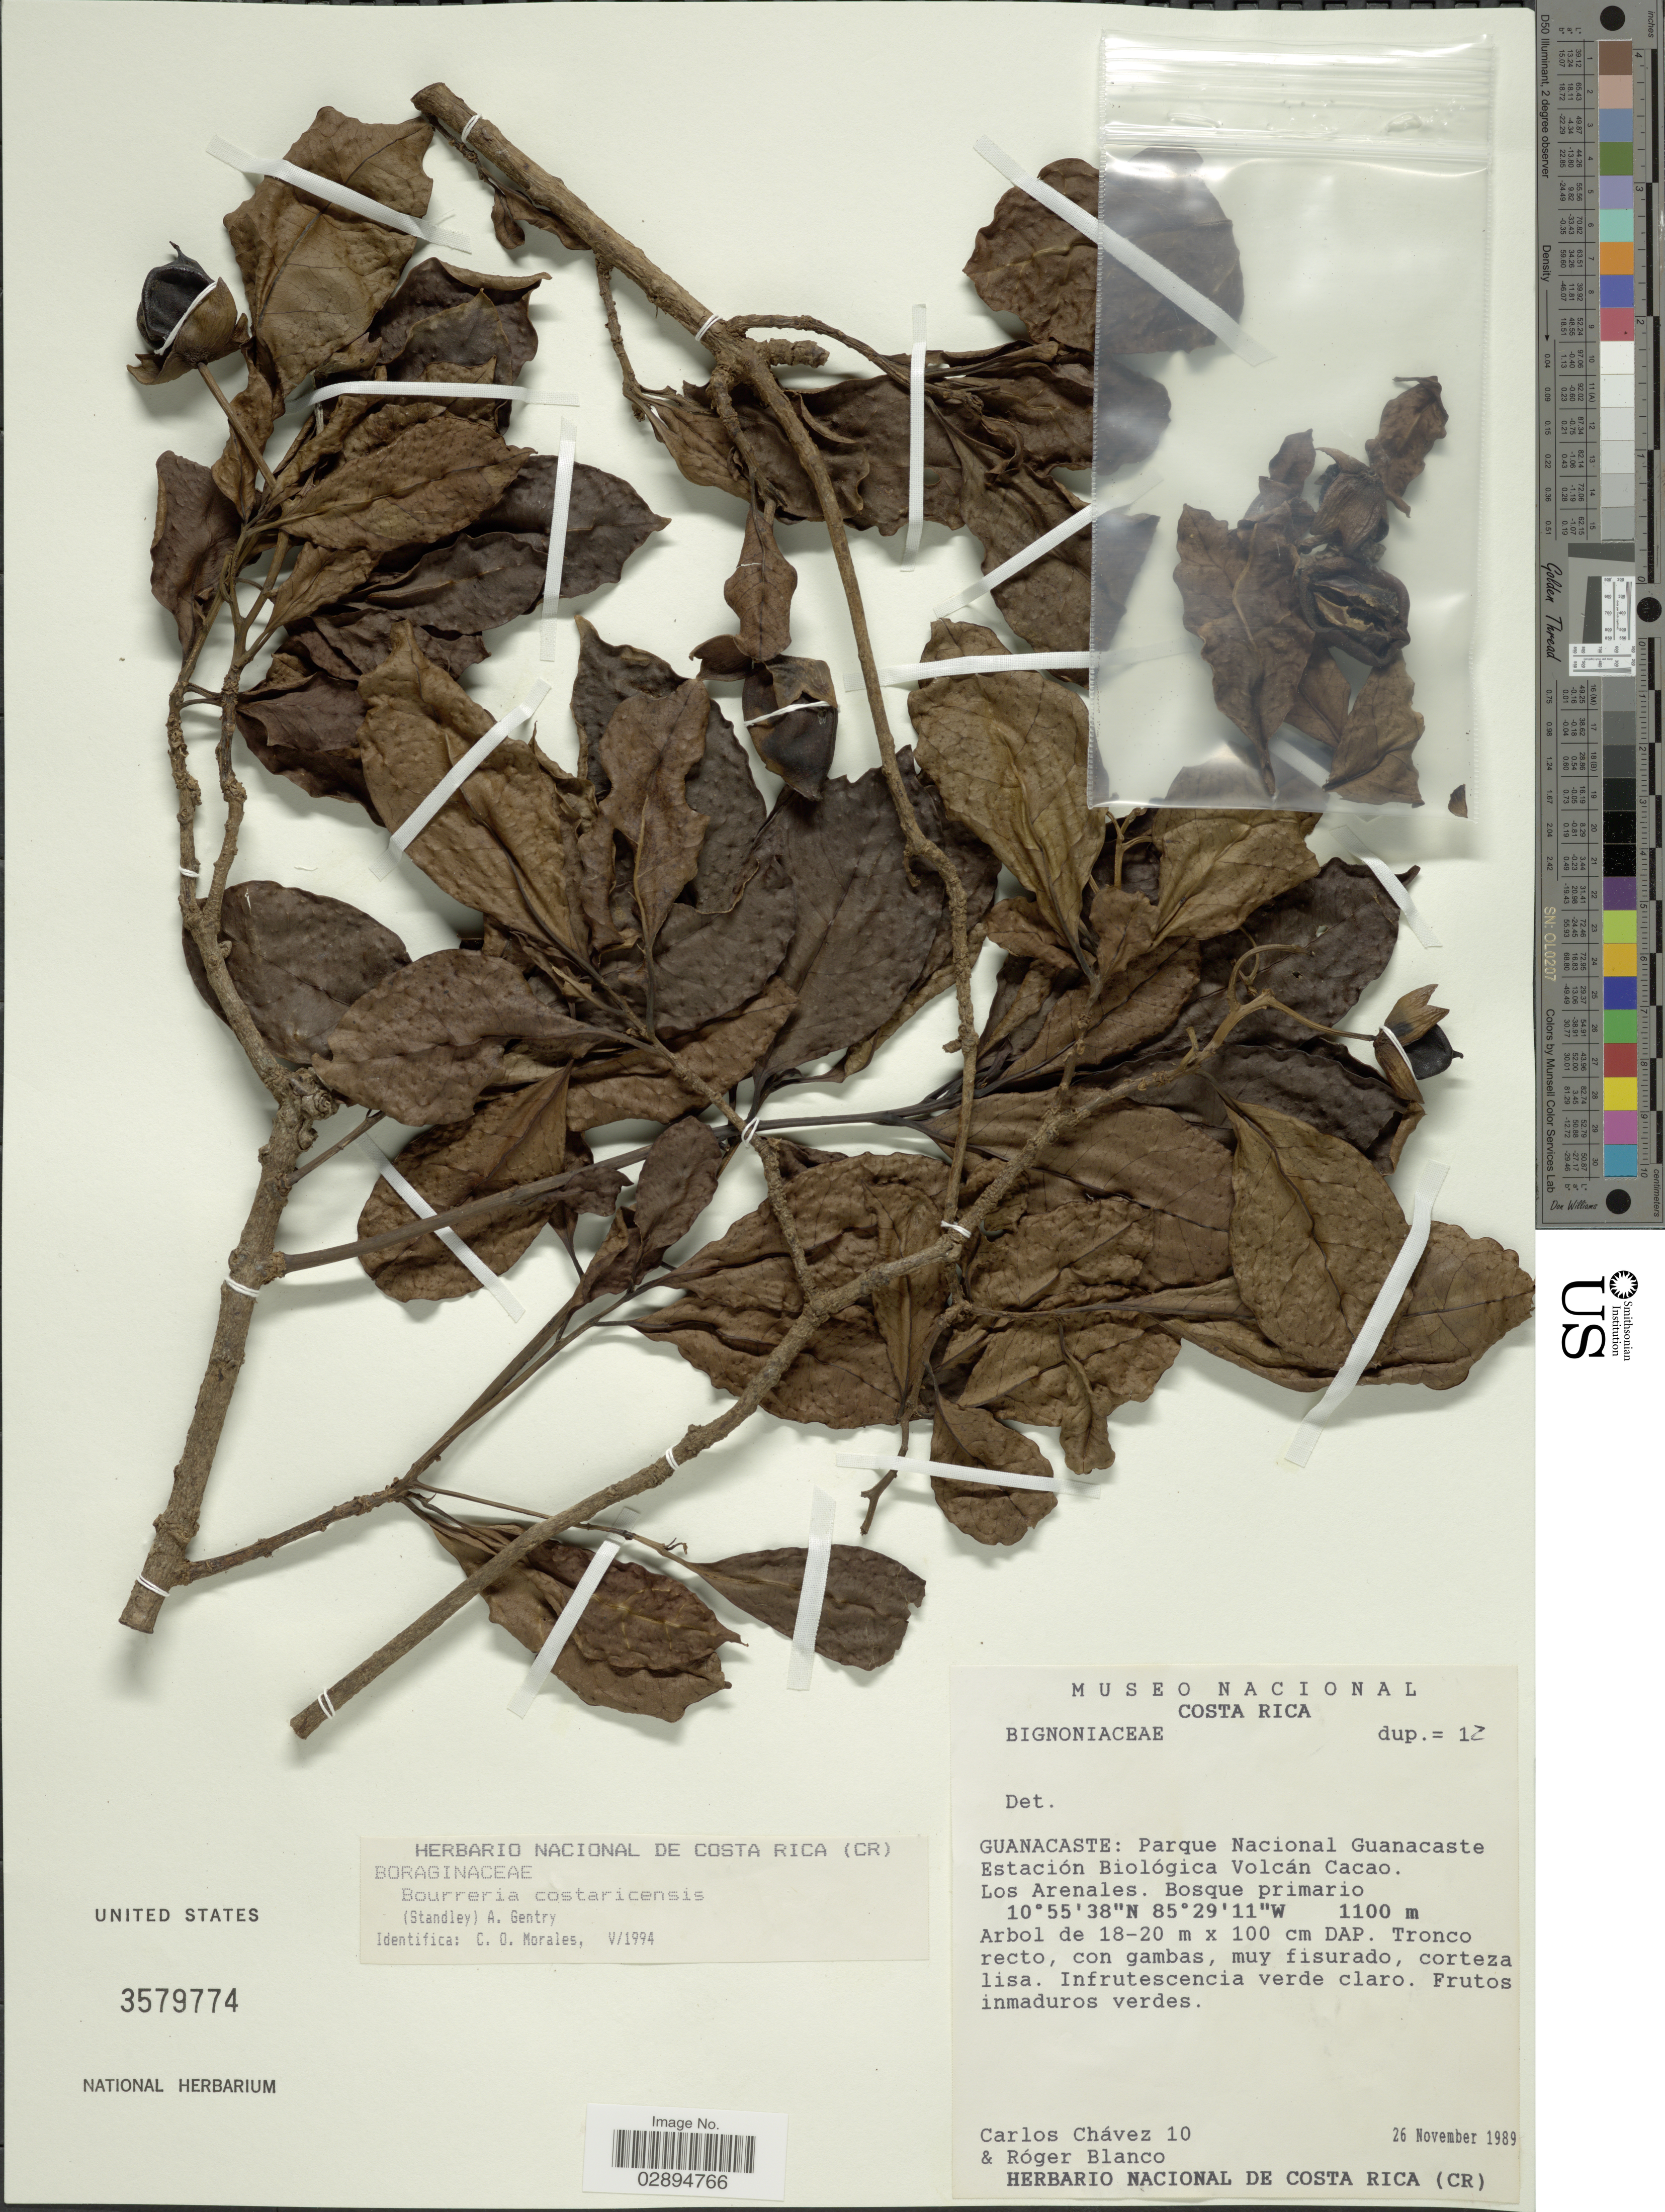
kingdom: Plantae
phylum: Tracheophyta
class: Magnoliopsida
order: Boraginales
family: Ehretiaceae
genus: Bourreria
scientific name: Bourreria costaricensis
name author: (Standl.) A.H. Gentry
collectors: C. Chávez & R. Blanco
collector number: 10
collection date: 1989-11-26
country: Costa Rica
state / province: Guanacaste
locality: Parque Nacional Guanacaste Estación Biológica Volcán Cacao. Los Arenales. Bosque primario.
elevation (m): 1100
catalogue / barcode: US 3579774